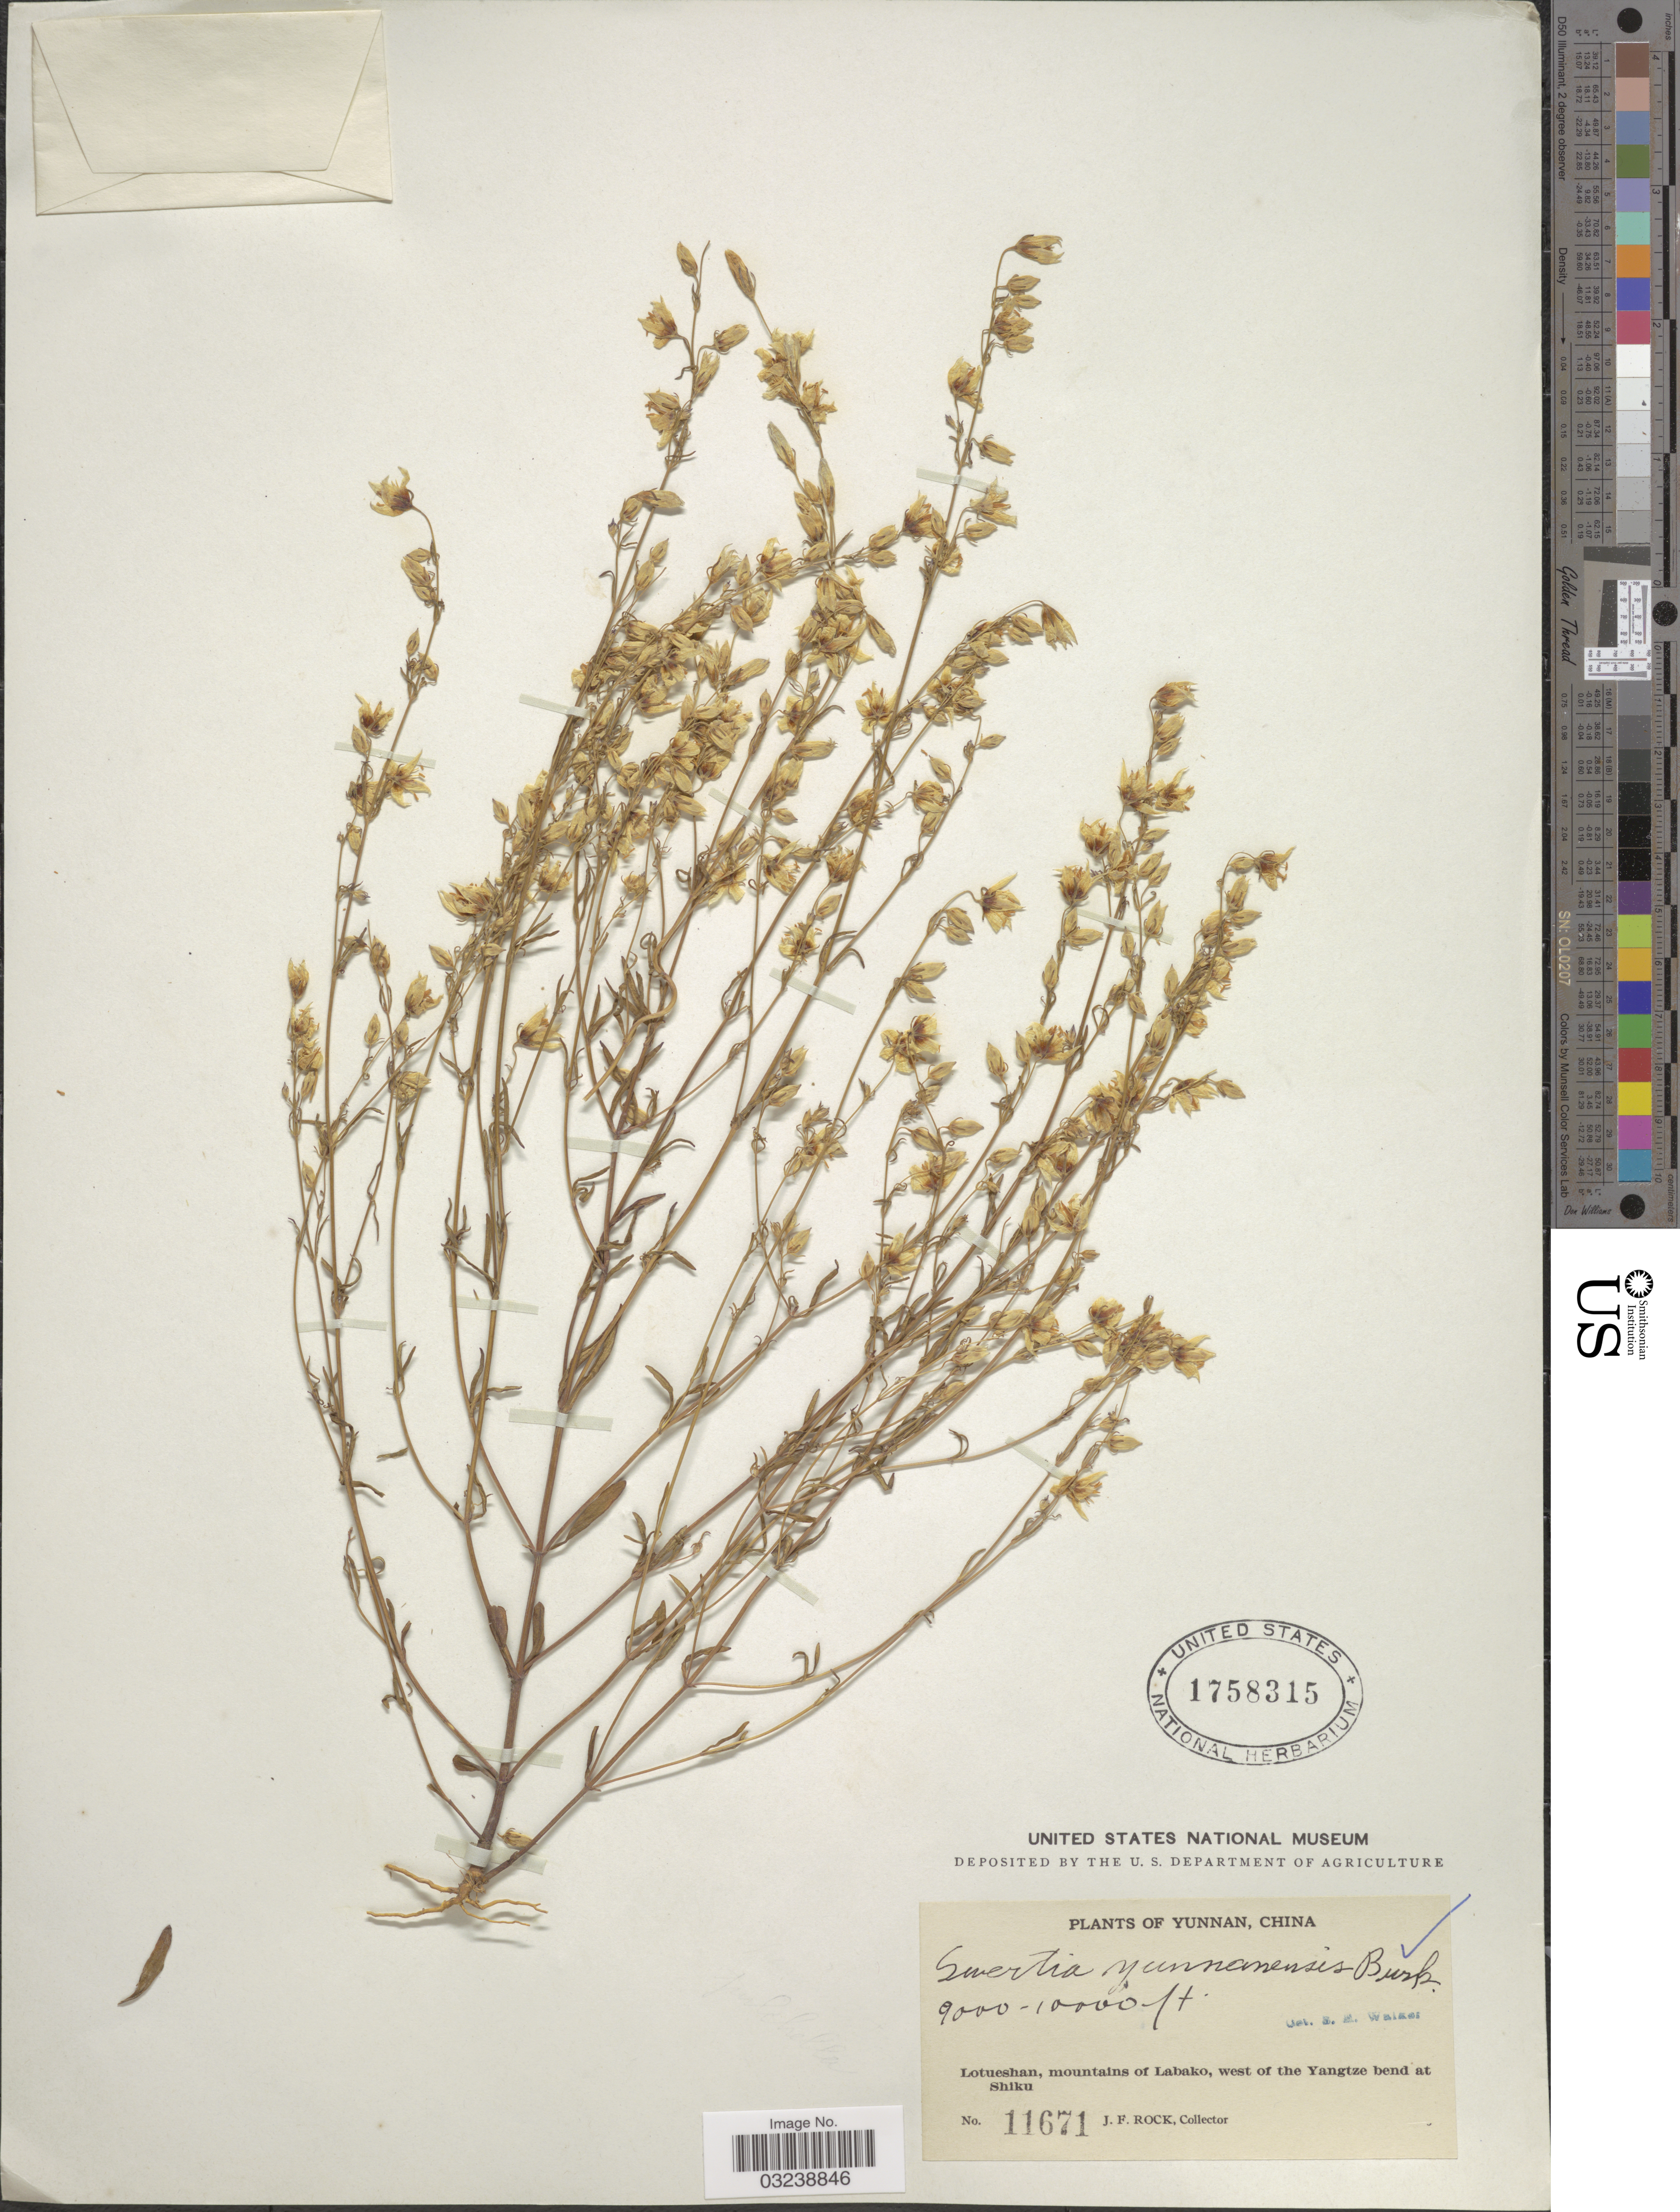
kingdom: Plantae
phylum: Tracheophyta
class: Magnoliopsida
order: Gentianales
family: Gentianaceae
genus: Swertia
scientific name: Swertia yunnanensis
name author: Burkill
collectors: J. Rock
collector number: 11671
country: China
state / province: Yunnan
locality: Lotueshan, mountains of Labako, west of the Yangtze bend at Shiku.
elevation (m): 2743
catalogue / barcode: US 1758315